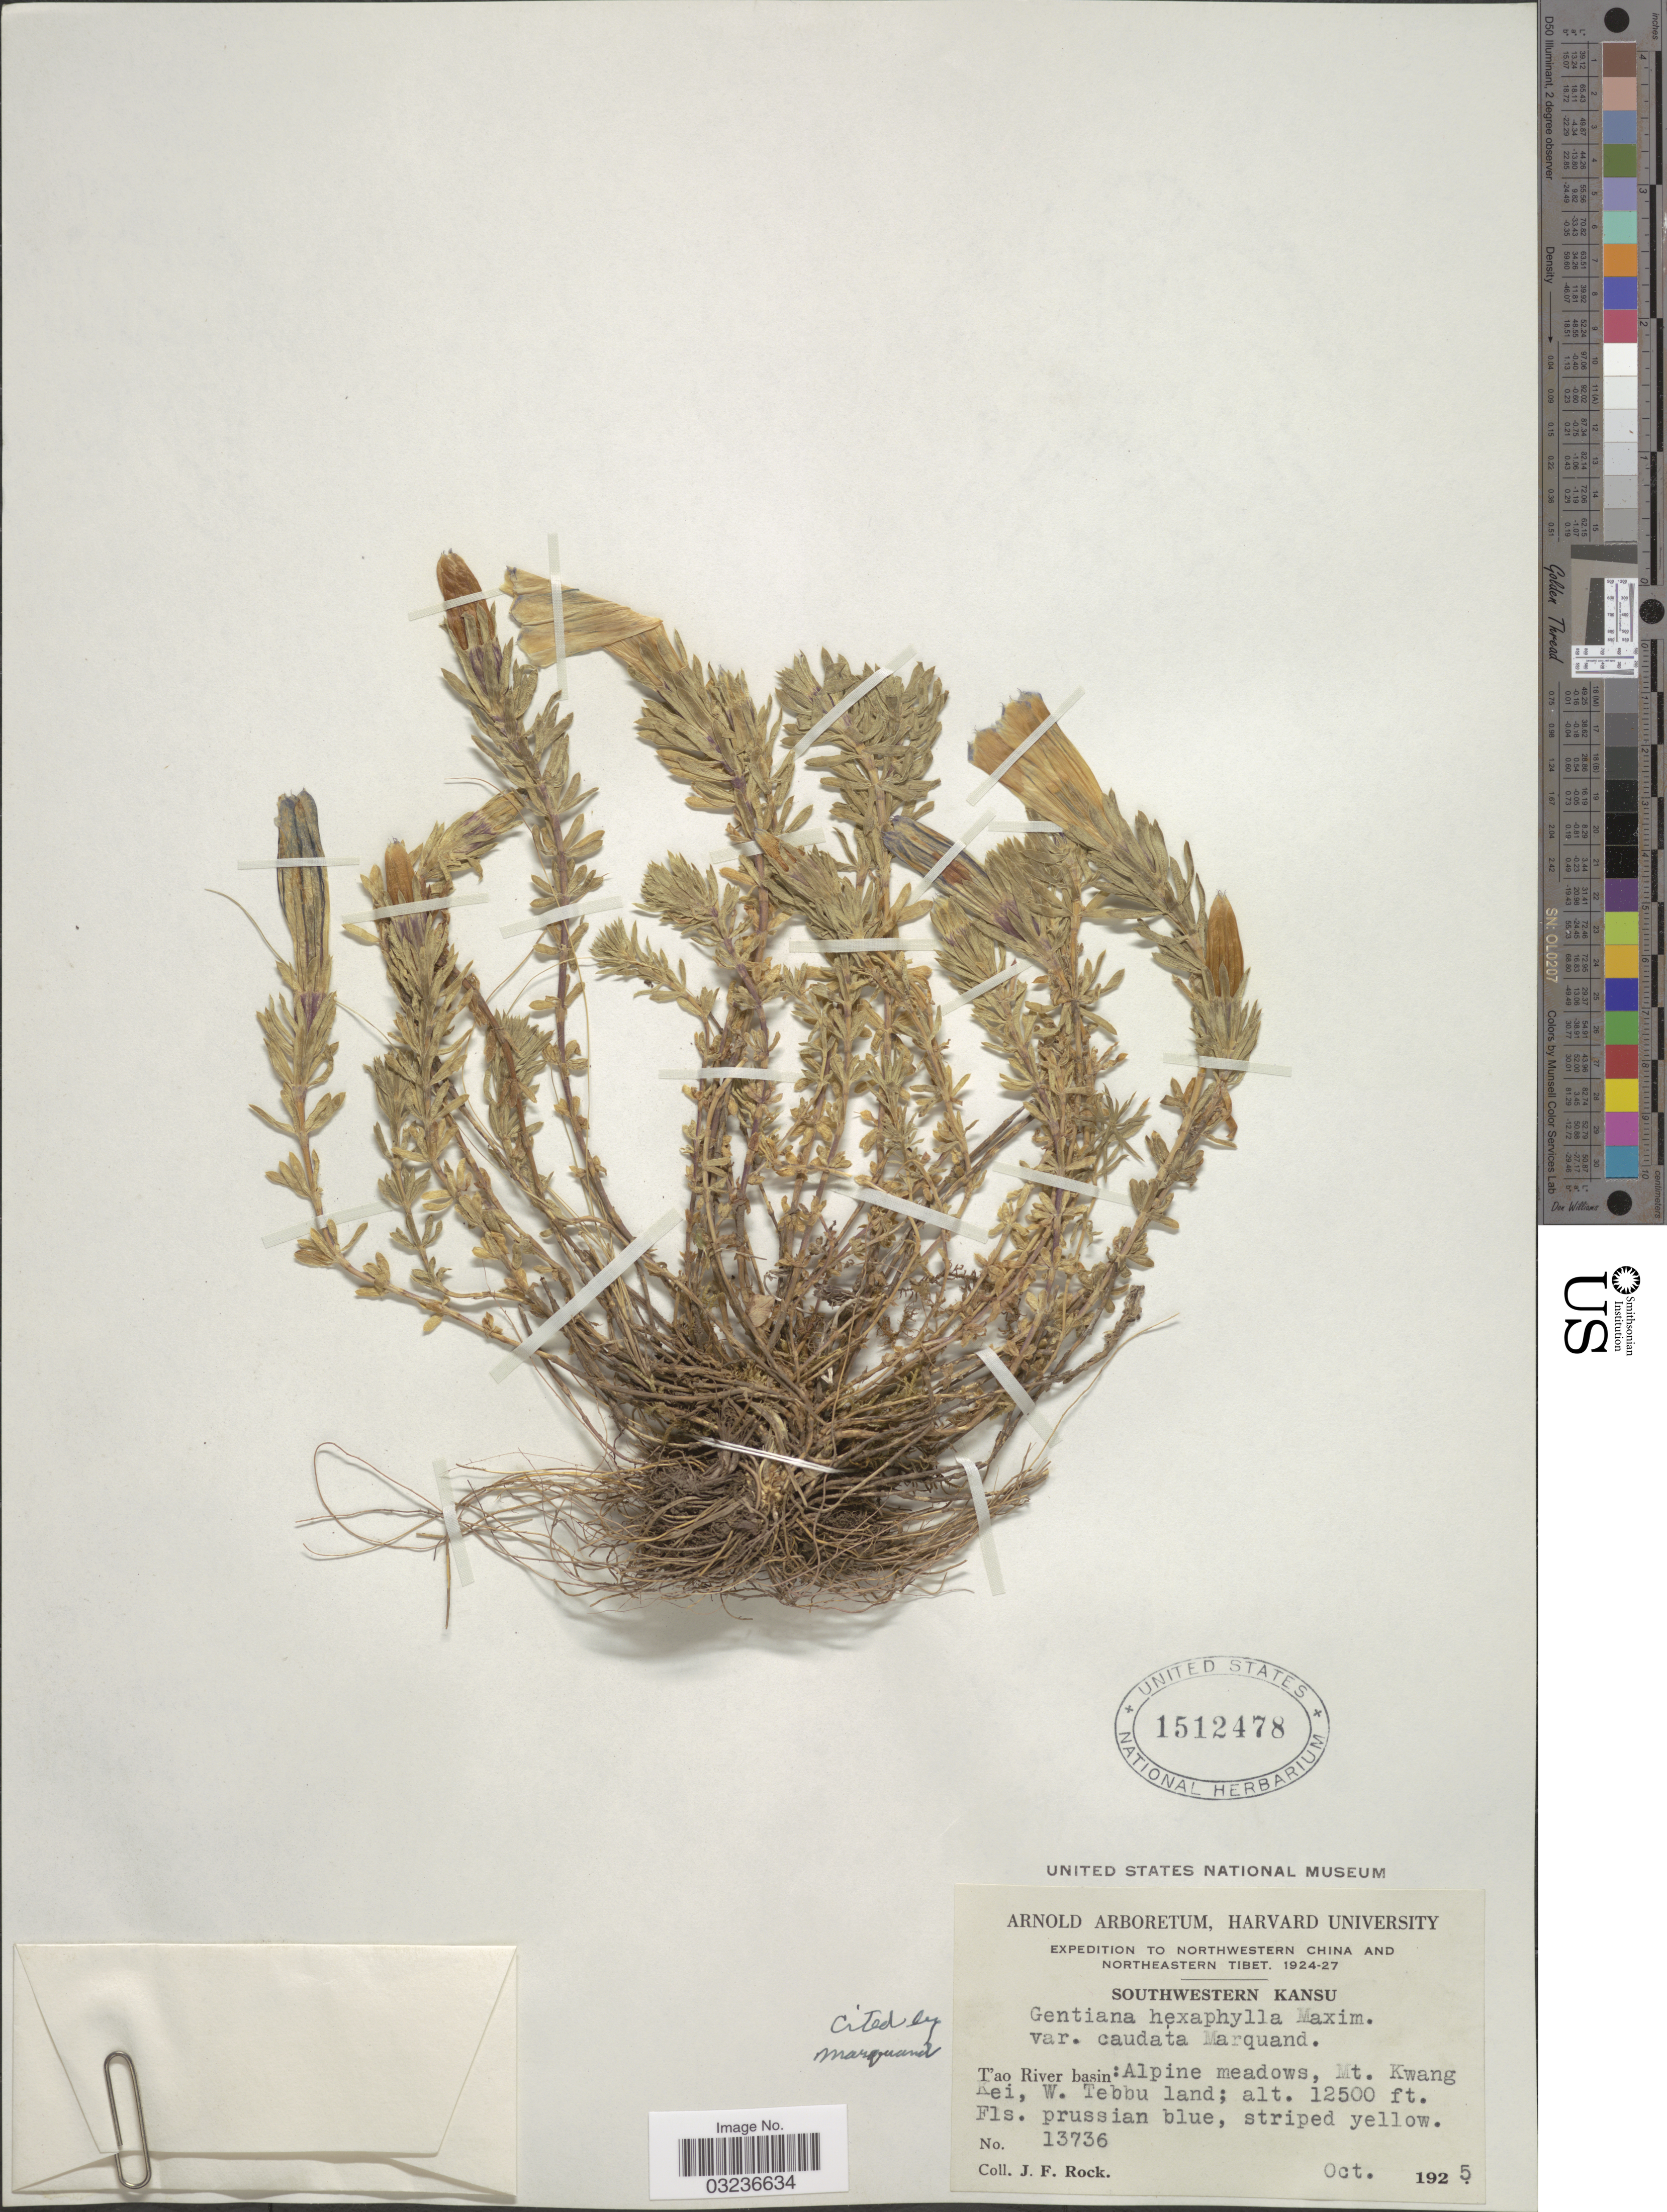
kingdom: Plantae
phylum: Tracheophyta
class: Magnoliopsida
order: Gentianales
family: Gentianaceae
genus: Gentiana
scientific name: Gentiana hexaphylla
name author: Maxim. ex Kusn.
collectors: J. Rock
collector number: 13736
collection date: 1925-10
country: China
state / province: Gansu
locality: Northwestern China and Northeastern Tibet. Southwestern Kansu. T'ao River basin: Alpine meadows, Mt. Kwang Kei, W. Tebbu land.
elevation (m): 3810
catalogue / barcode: US 1512478